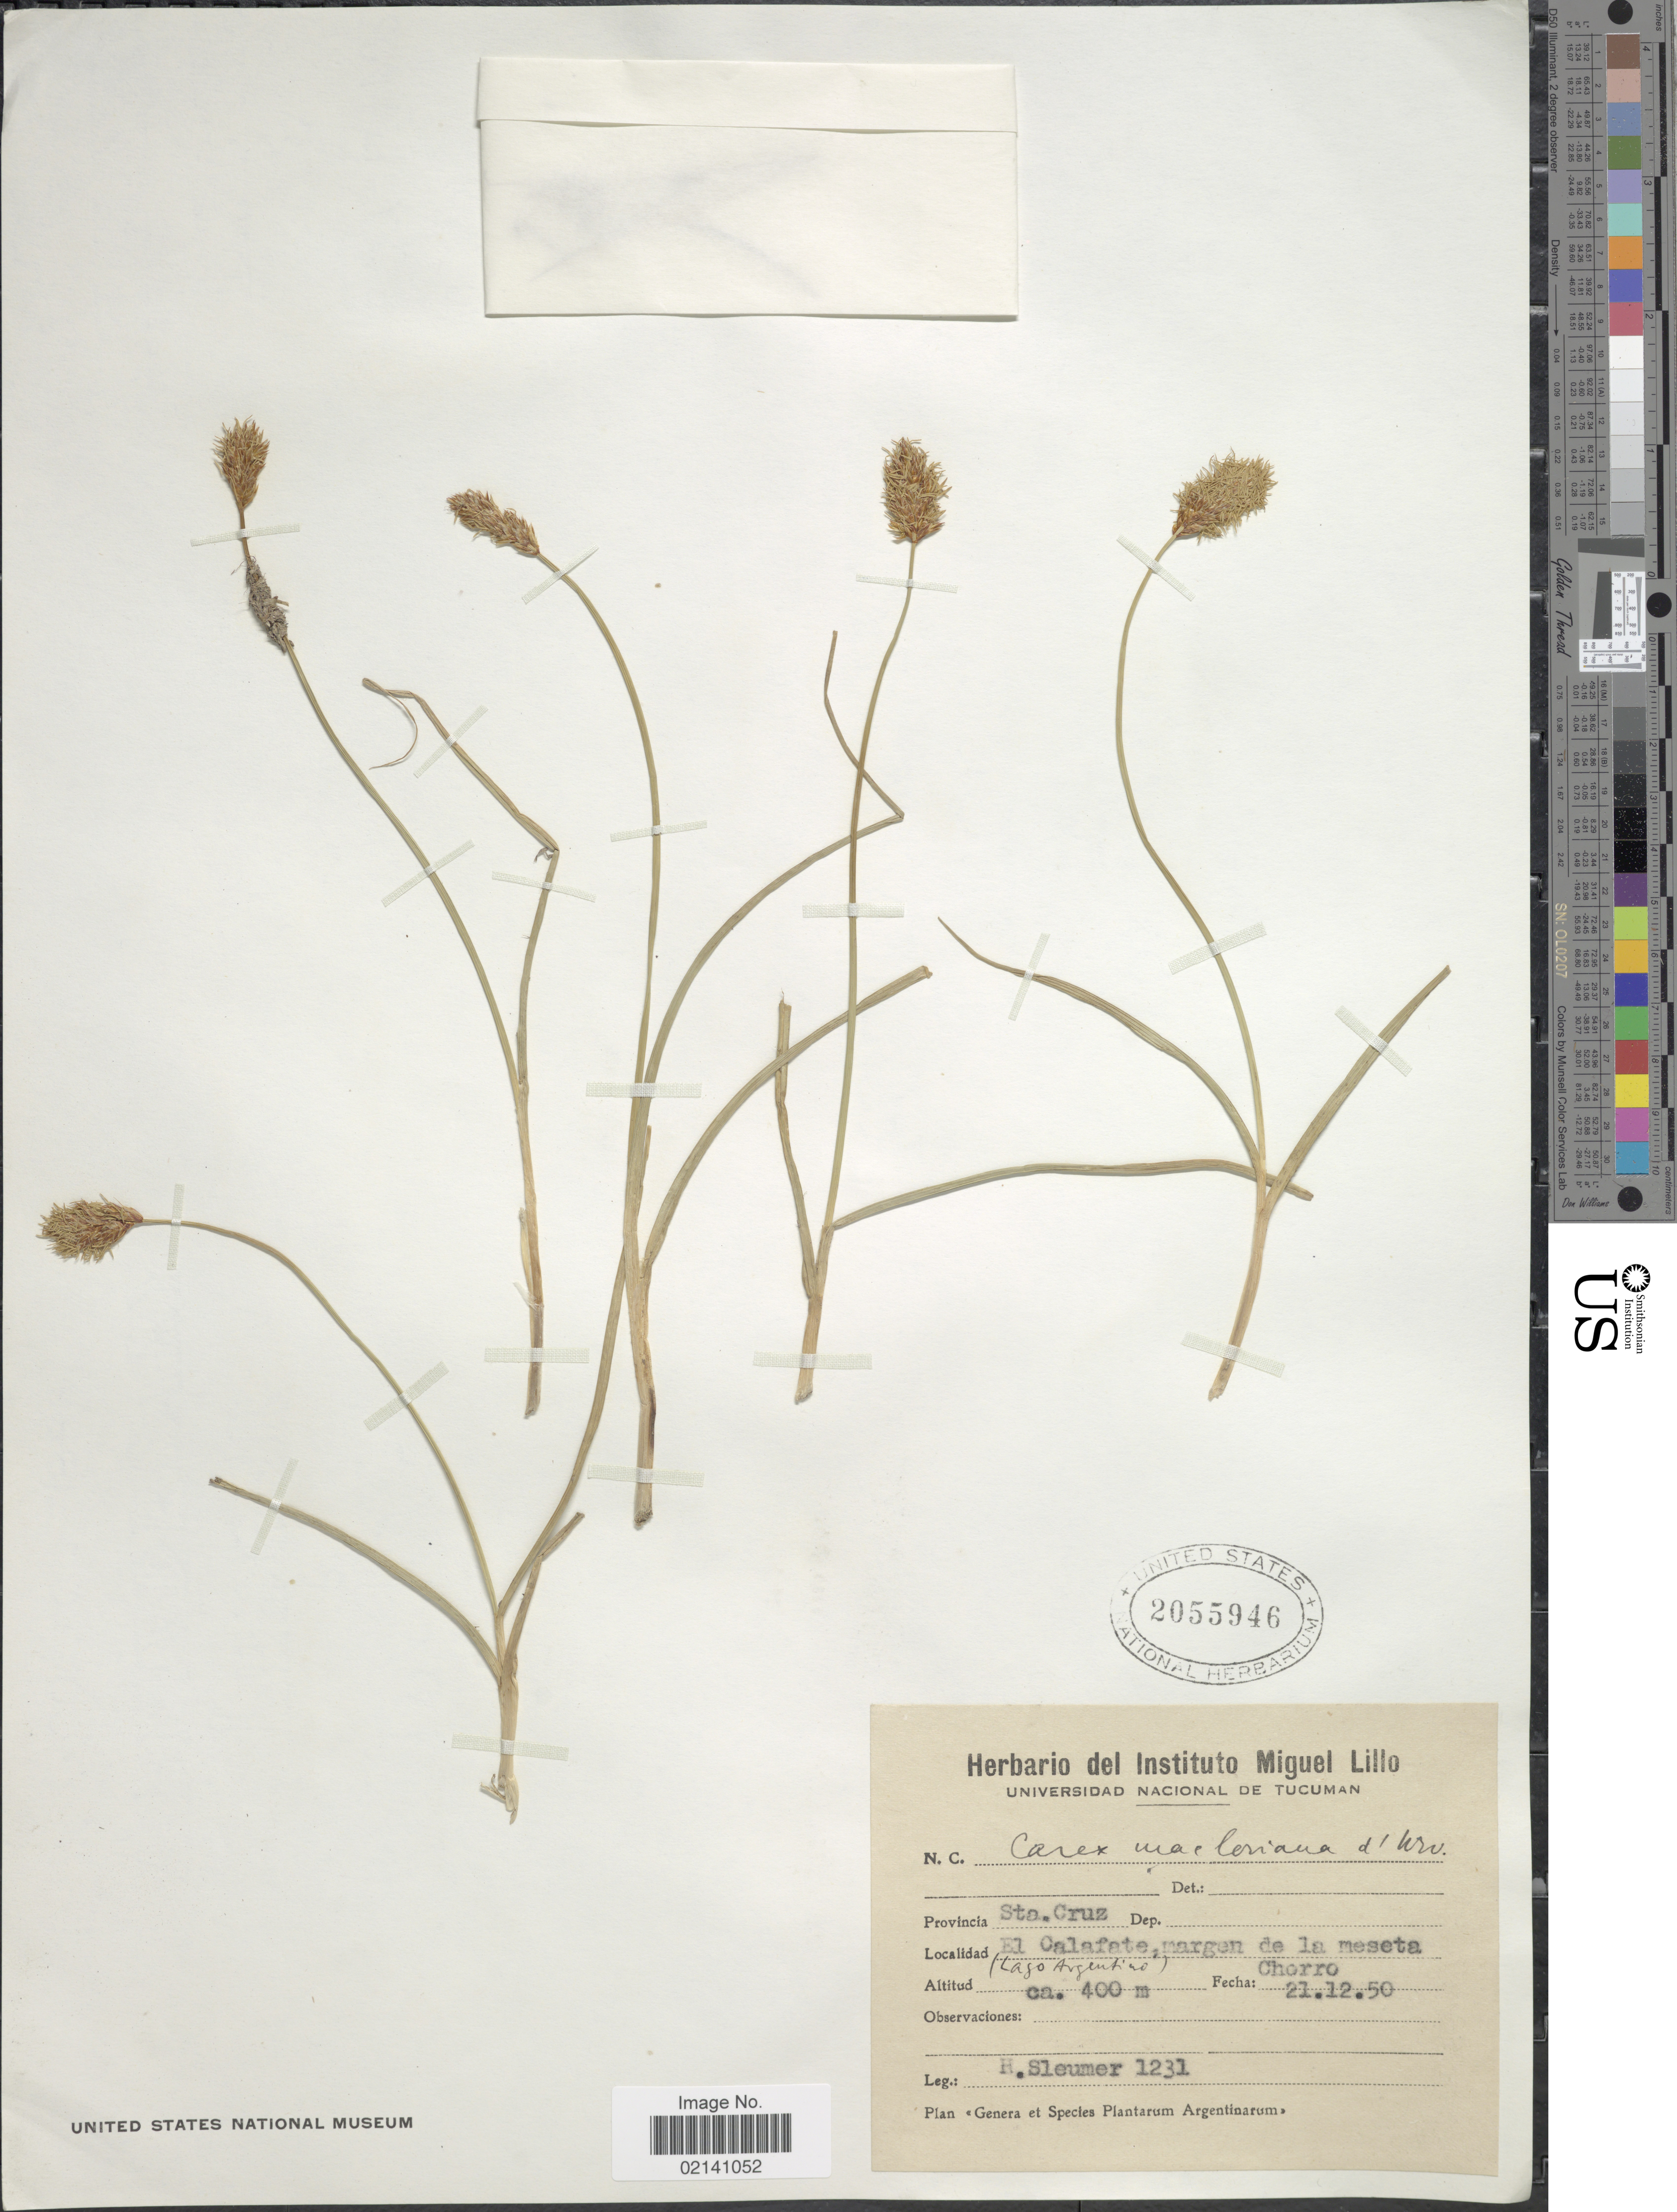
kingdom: Plantae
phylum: Tracheophyta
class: Liliopsida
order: Poales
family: Cyperaceae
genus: Carex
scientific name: Carex gayana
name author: Desv.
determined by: Jimnéz-Mejias, Pedro, (UPOS), Universidad Pablo de Olavide (SPAIN)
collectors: H. O. Sleumer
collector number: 1231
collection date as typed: Transcribed d/m/y: 21/12/50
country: Argentina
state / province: Santa Cruz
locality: Provincia Sta. Cruz, El Calafate, margen de la meseta chorro (Lago Argentina)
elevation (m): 400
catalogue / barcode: US 2055946